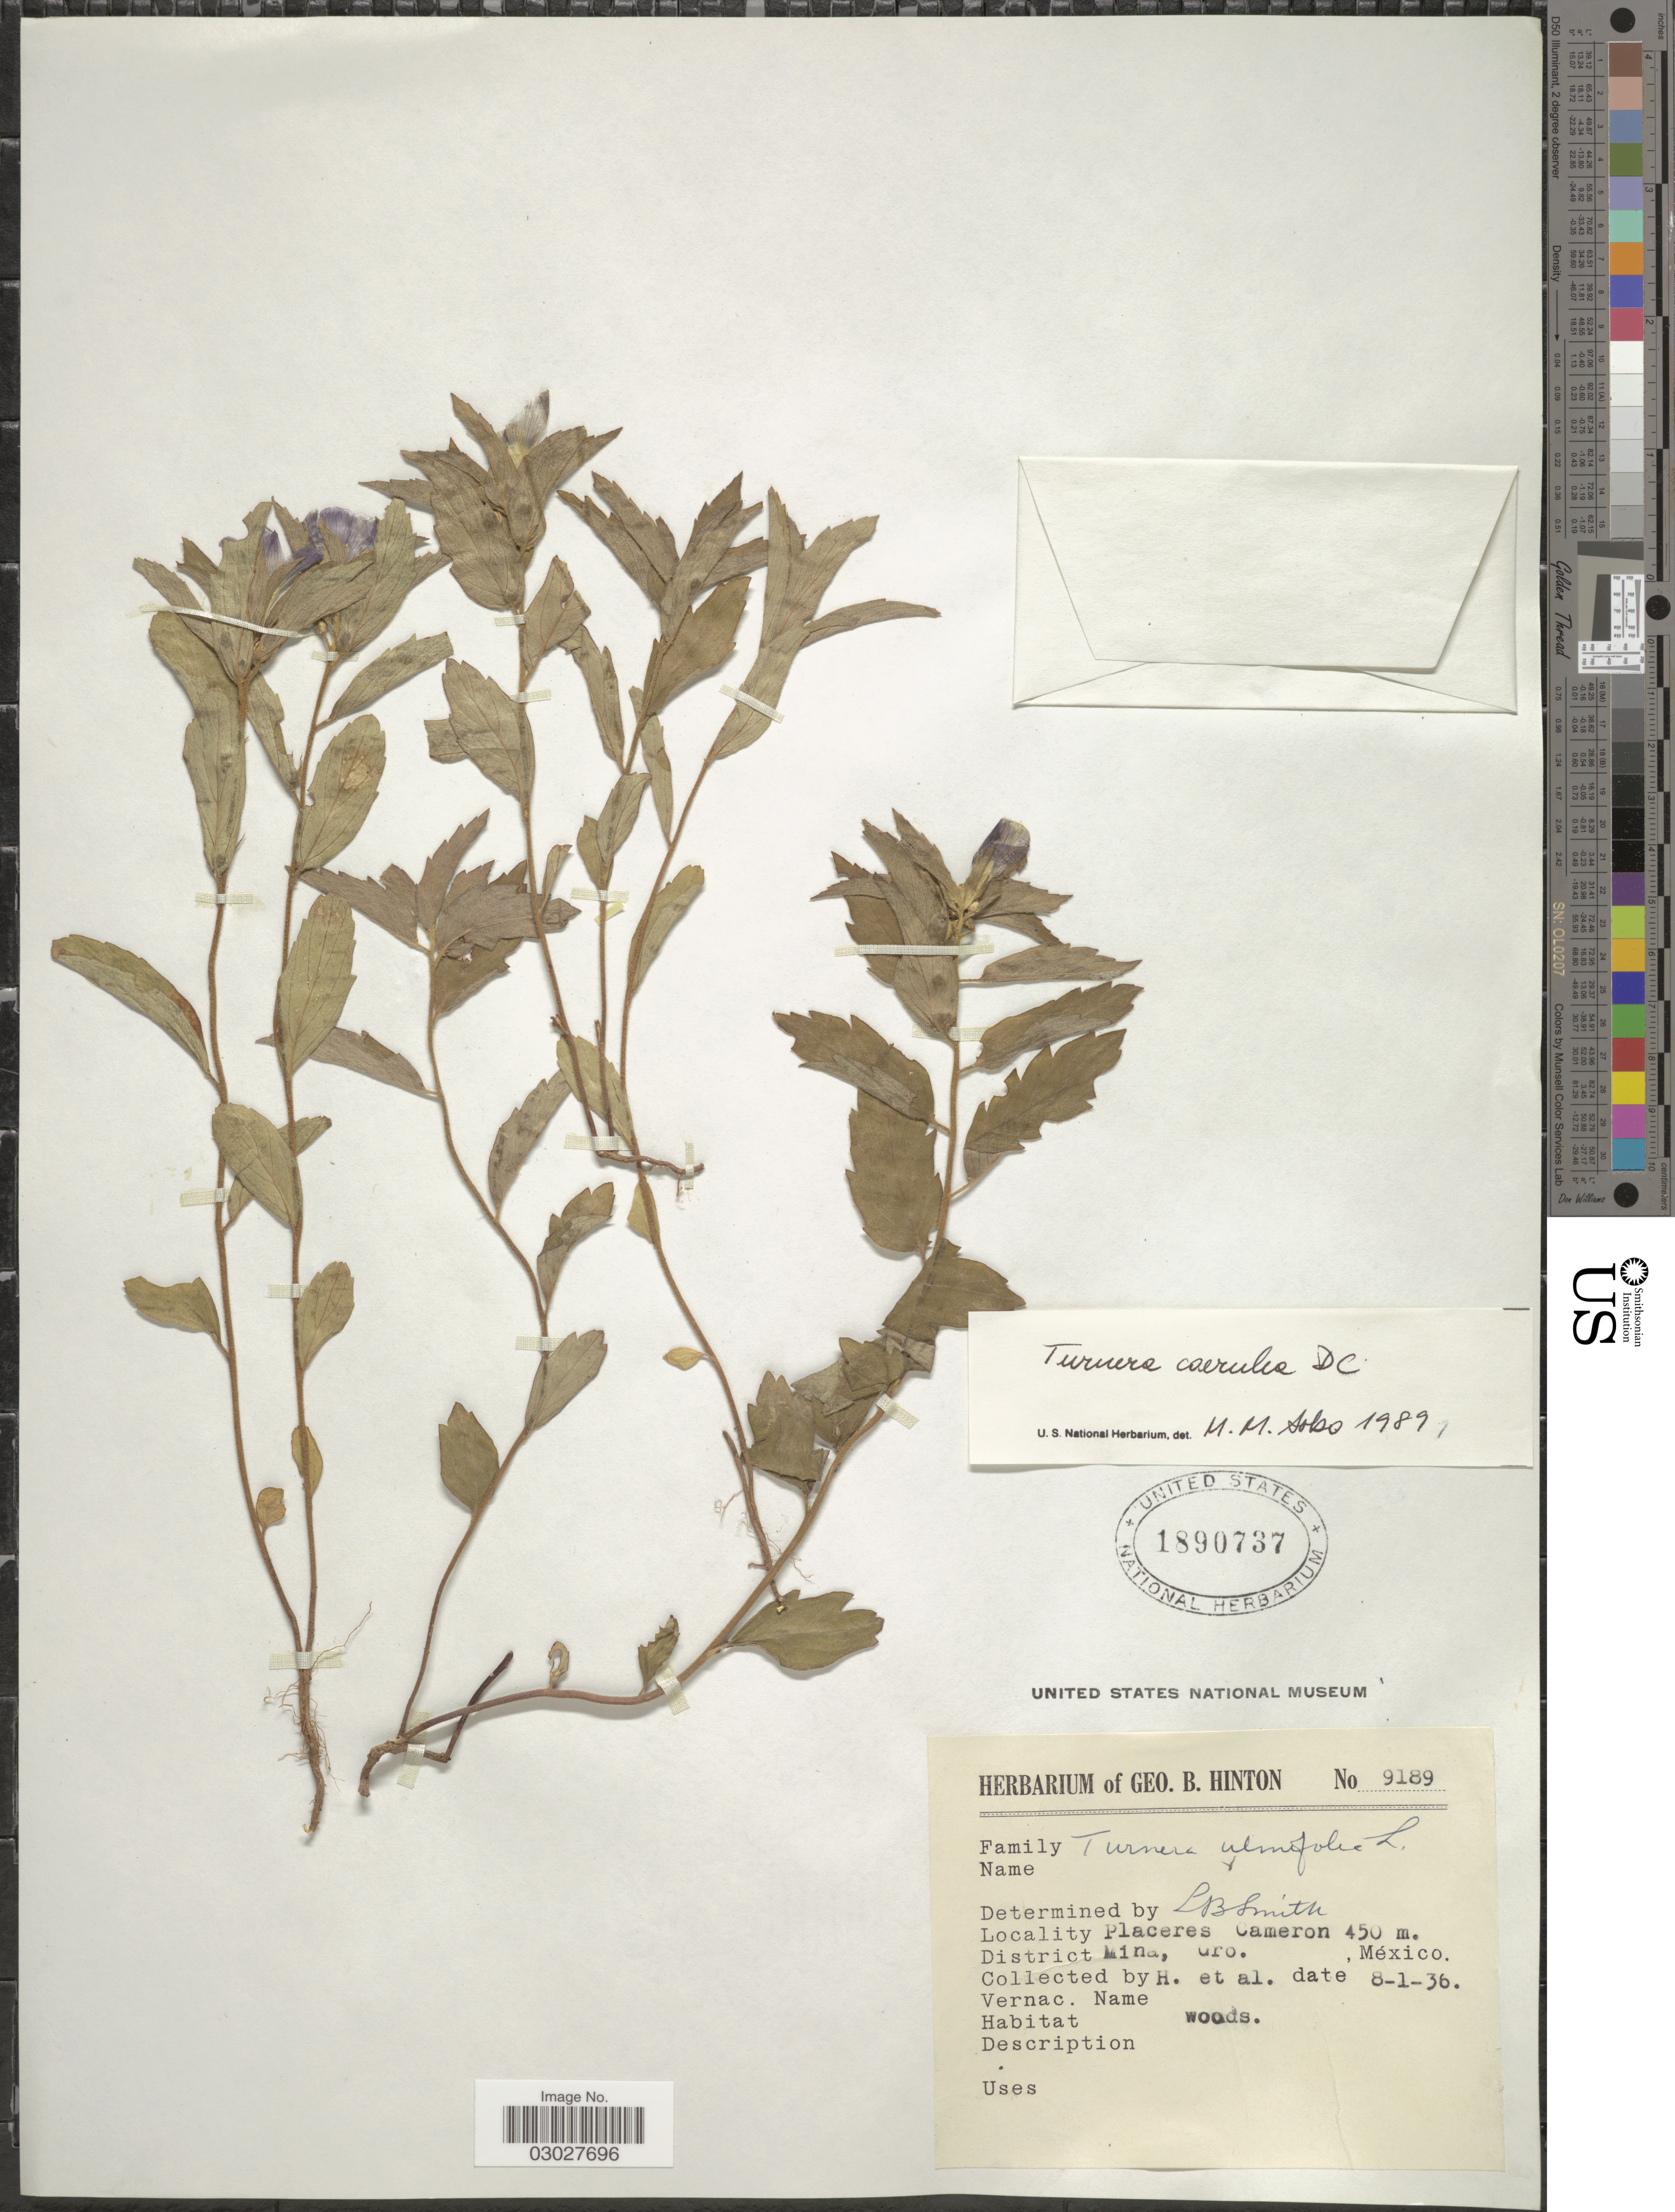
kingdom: Plantae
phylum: Tracheophyta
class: Magnoliopsida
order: Malpighiales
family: Turneraceae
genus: Turnera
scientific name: Turnera caerulea var. caerulea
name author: Moc. & Sessé ex DC.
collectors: G. B. Hinton & et al.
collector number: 9189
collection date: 1936-01-08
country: Mexico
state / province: Guerrero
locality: Placeres Cameron. District Mina.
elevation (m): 450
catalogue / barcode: US 1890737